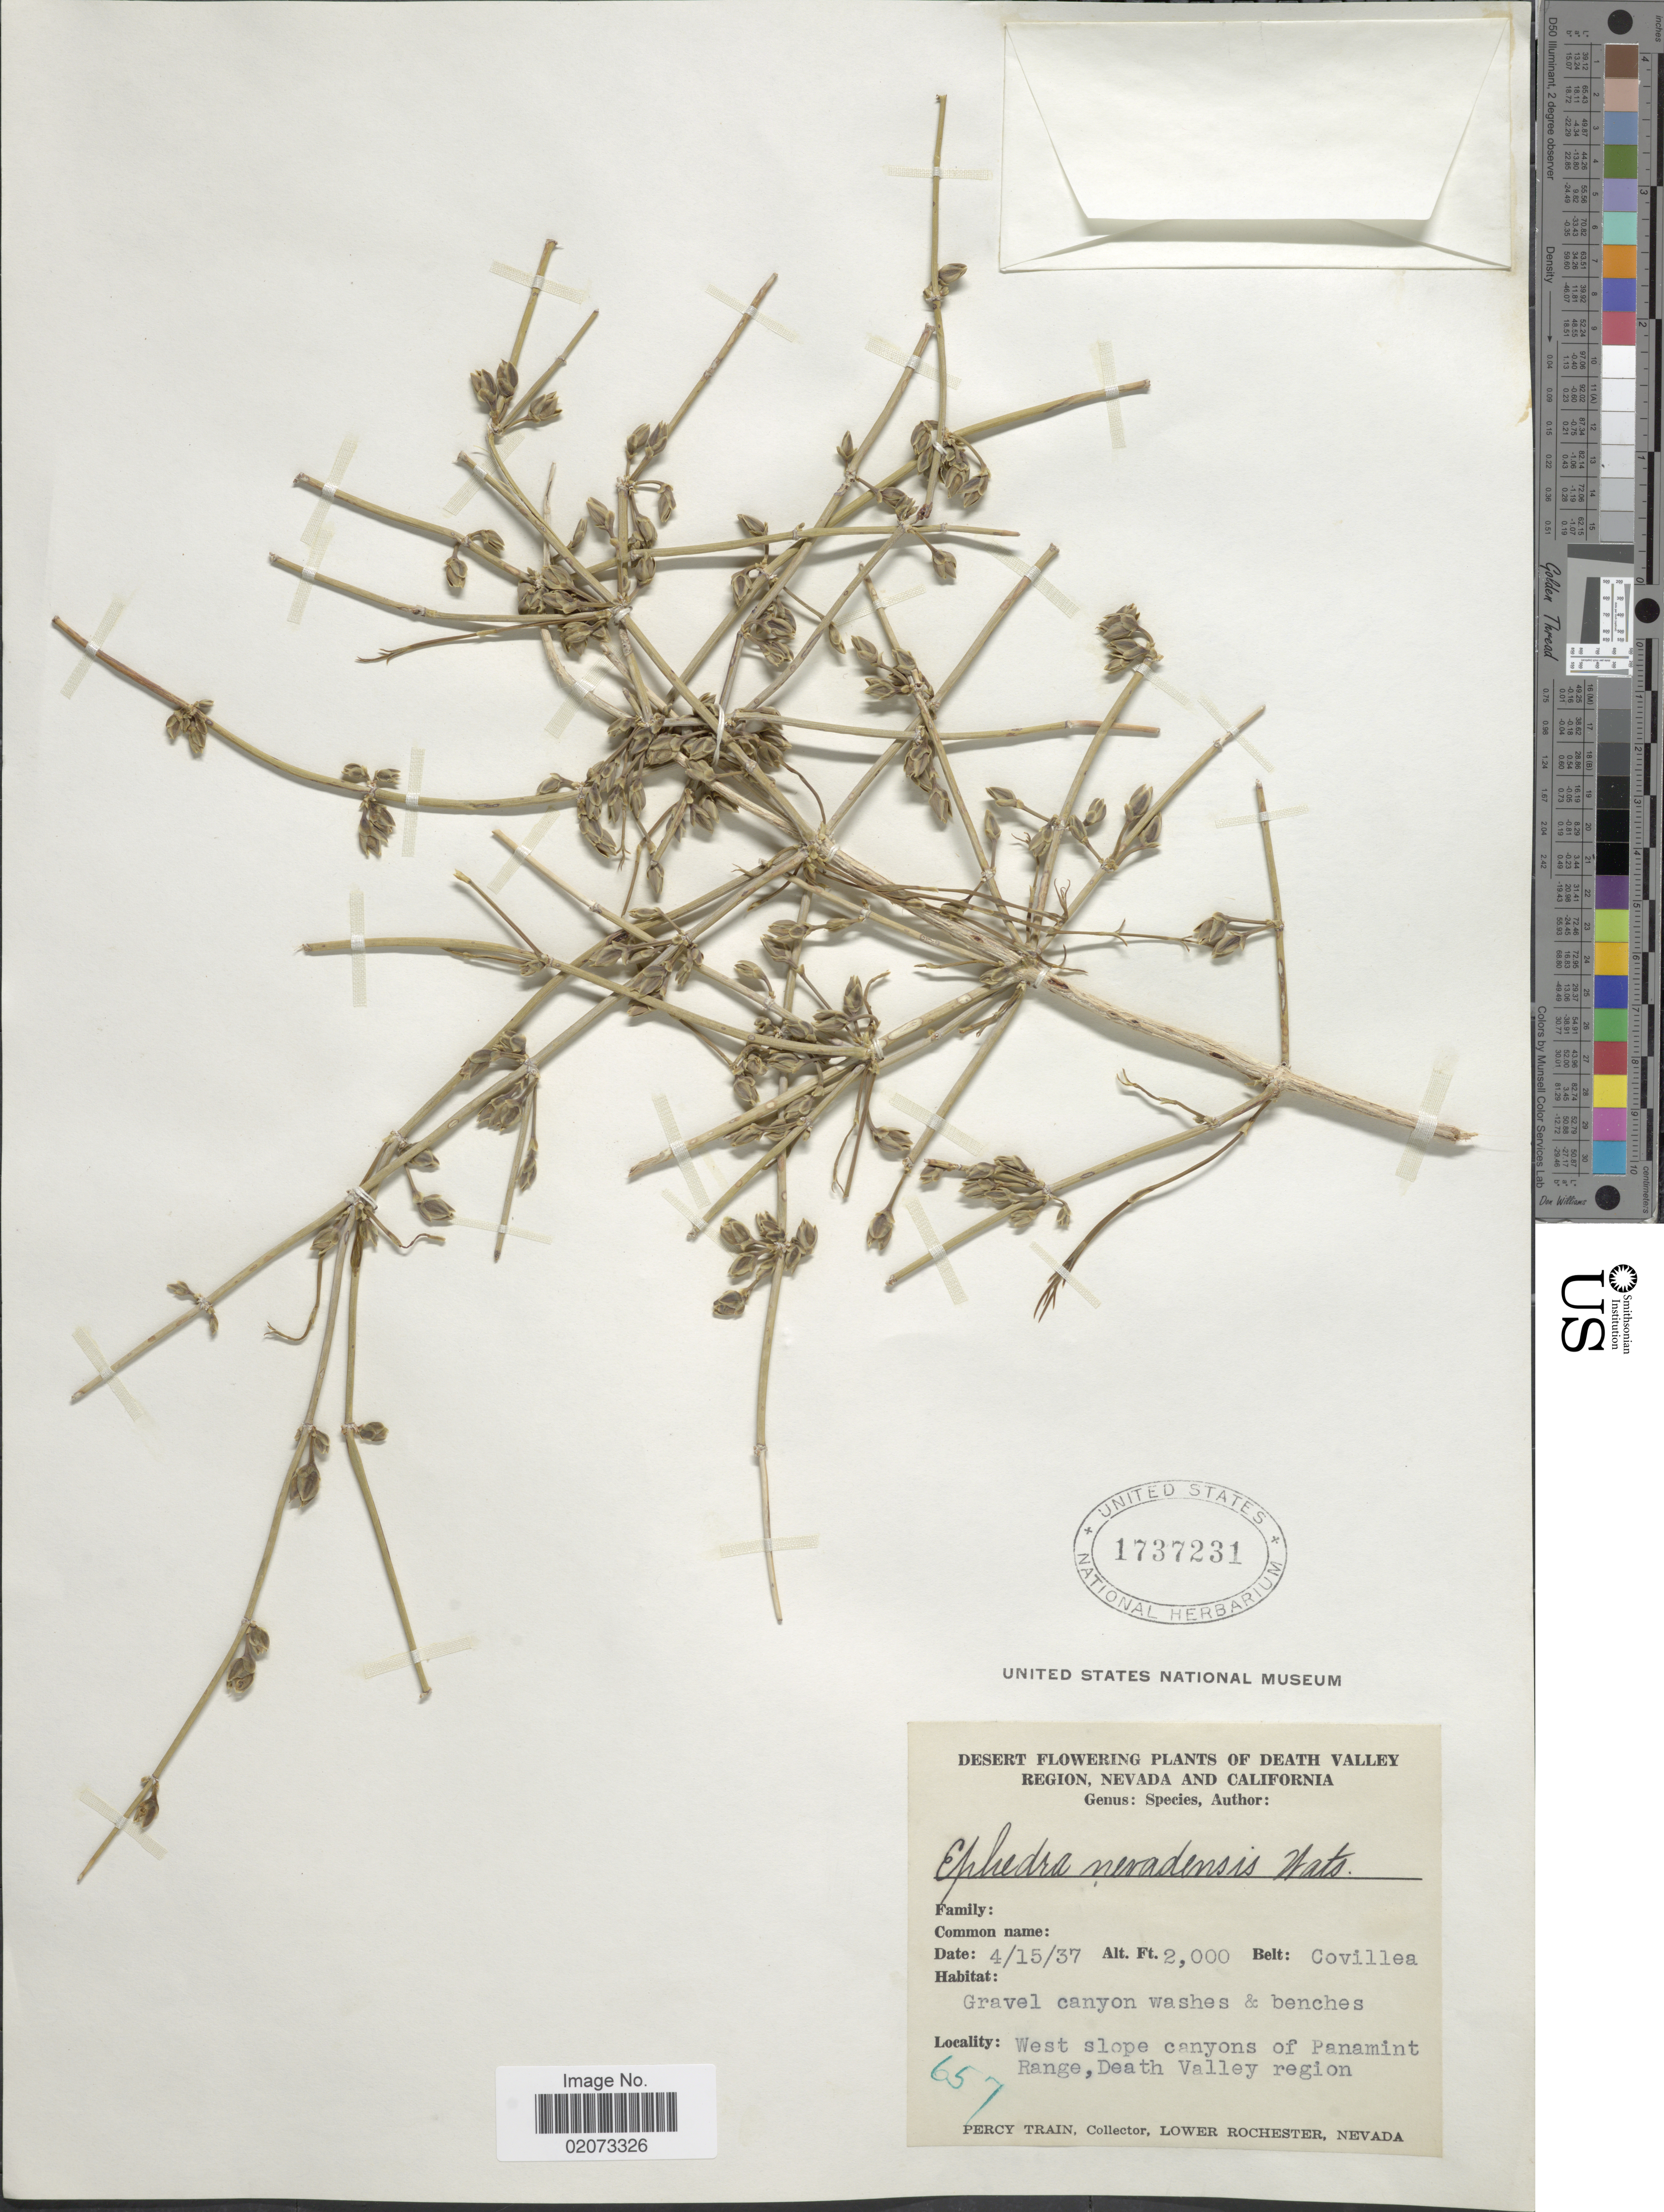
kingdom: Plantae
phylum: Tracheophyta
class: Gnetopsida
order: Ephedrales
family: Ephedraceae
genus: Ephedra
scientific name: Ephedra nevadensis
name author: S. Watson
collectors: P. Train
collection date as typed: Transcribed d/m/y: 15/4/37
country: United States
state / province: Nevada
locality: West slope canyons of Panamint Range, Death Valley region. Lower Rochester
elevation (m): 610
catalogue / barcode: US 1737231